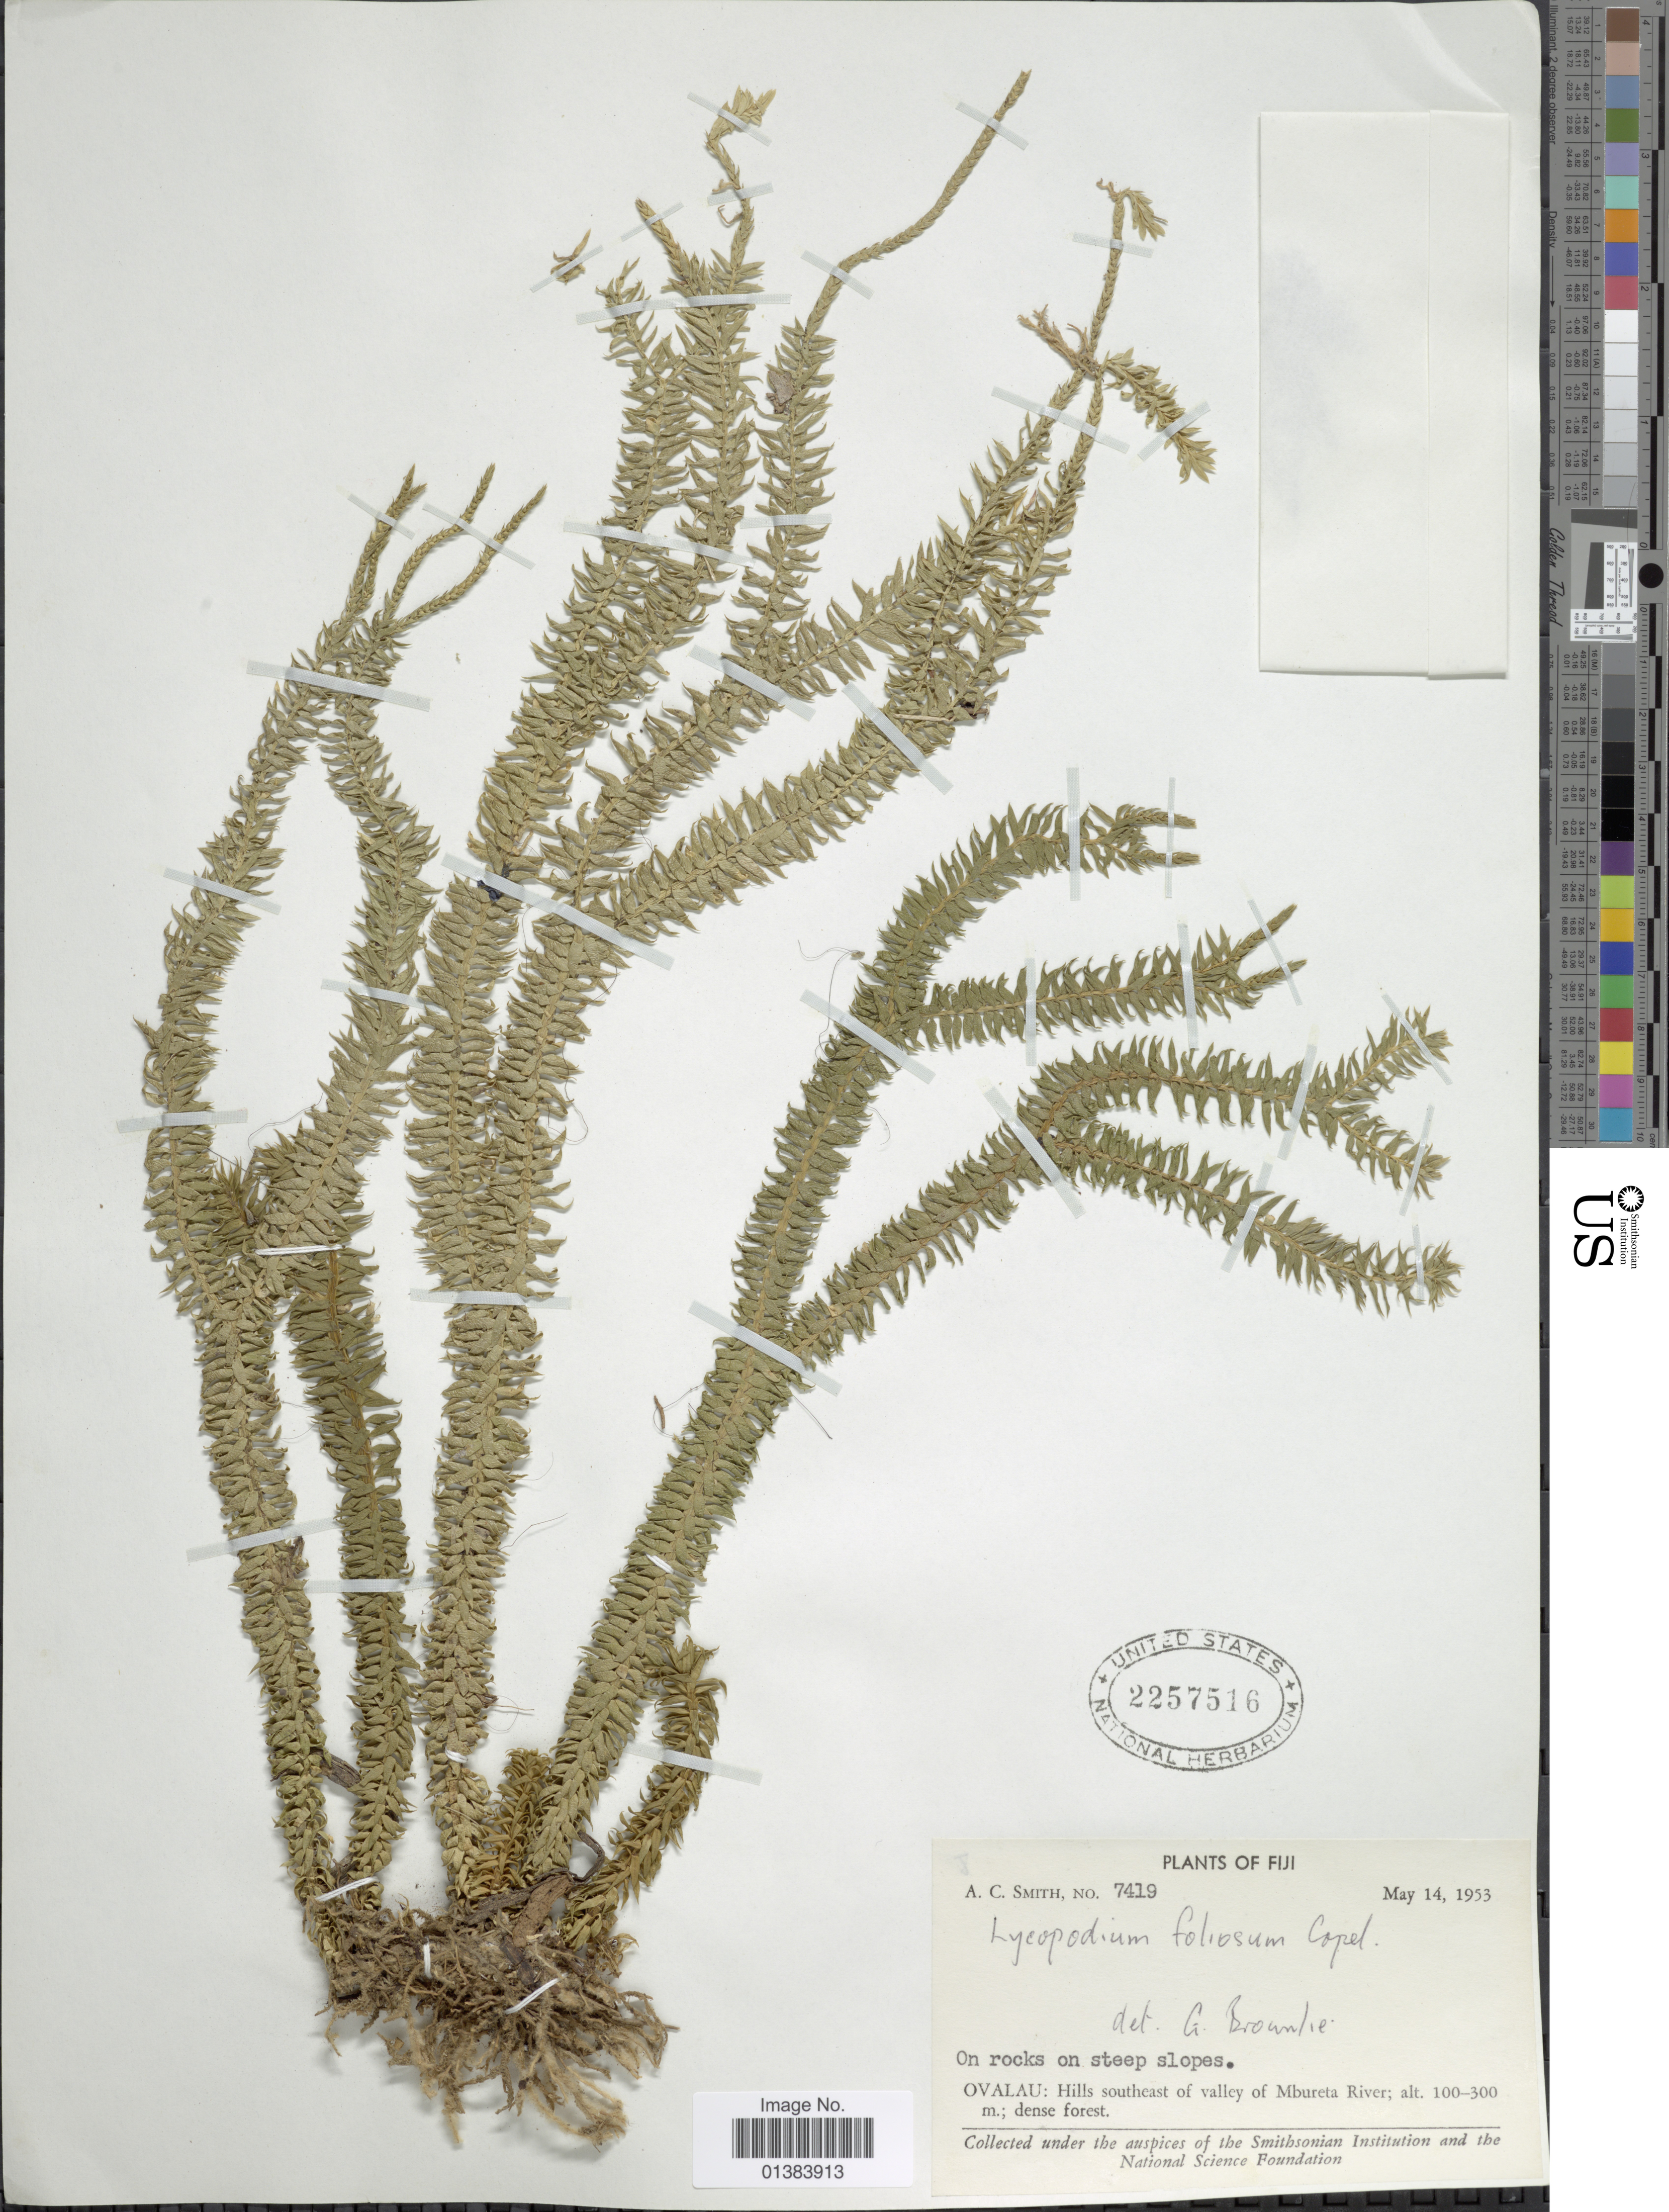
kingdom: Plantae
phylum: Tracheophyta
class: Lycopodiopsida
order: Lycopodiales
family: Lycopodiaceae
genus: Phlegmariurus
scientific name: Phlegmariurus foliosus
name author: (Copel.) A. R. Field & Bostock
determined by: Field, A. R.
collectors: A. C. Smith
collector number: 7419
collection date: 1953-05-14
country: Fiji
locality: Ovalau: Hills southeast of valley of Mbureta River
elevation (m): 100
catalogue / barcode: US 2257516